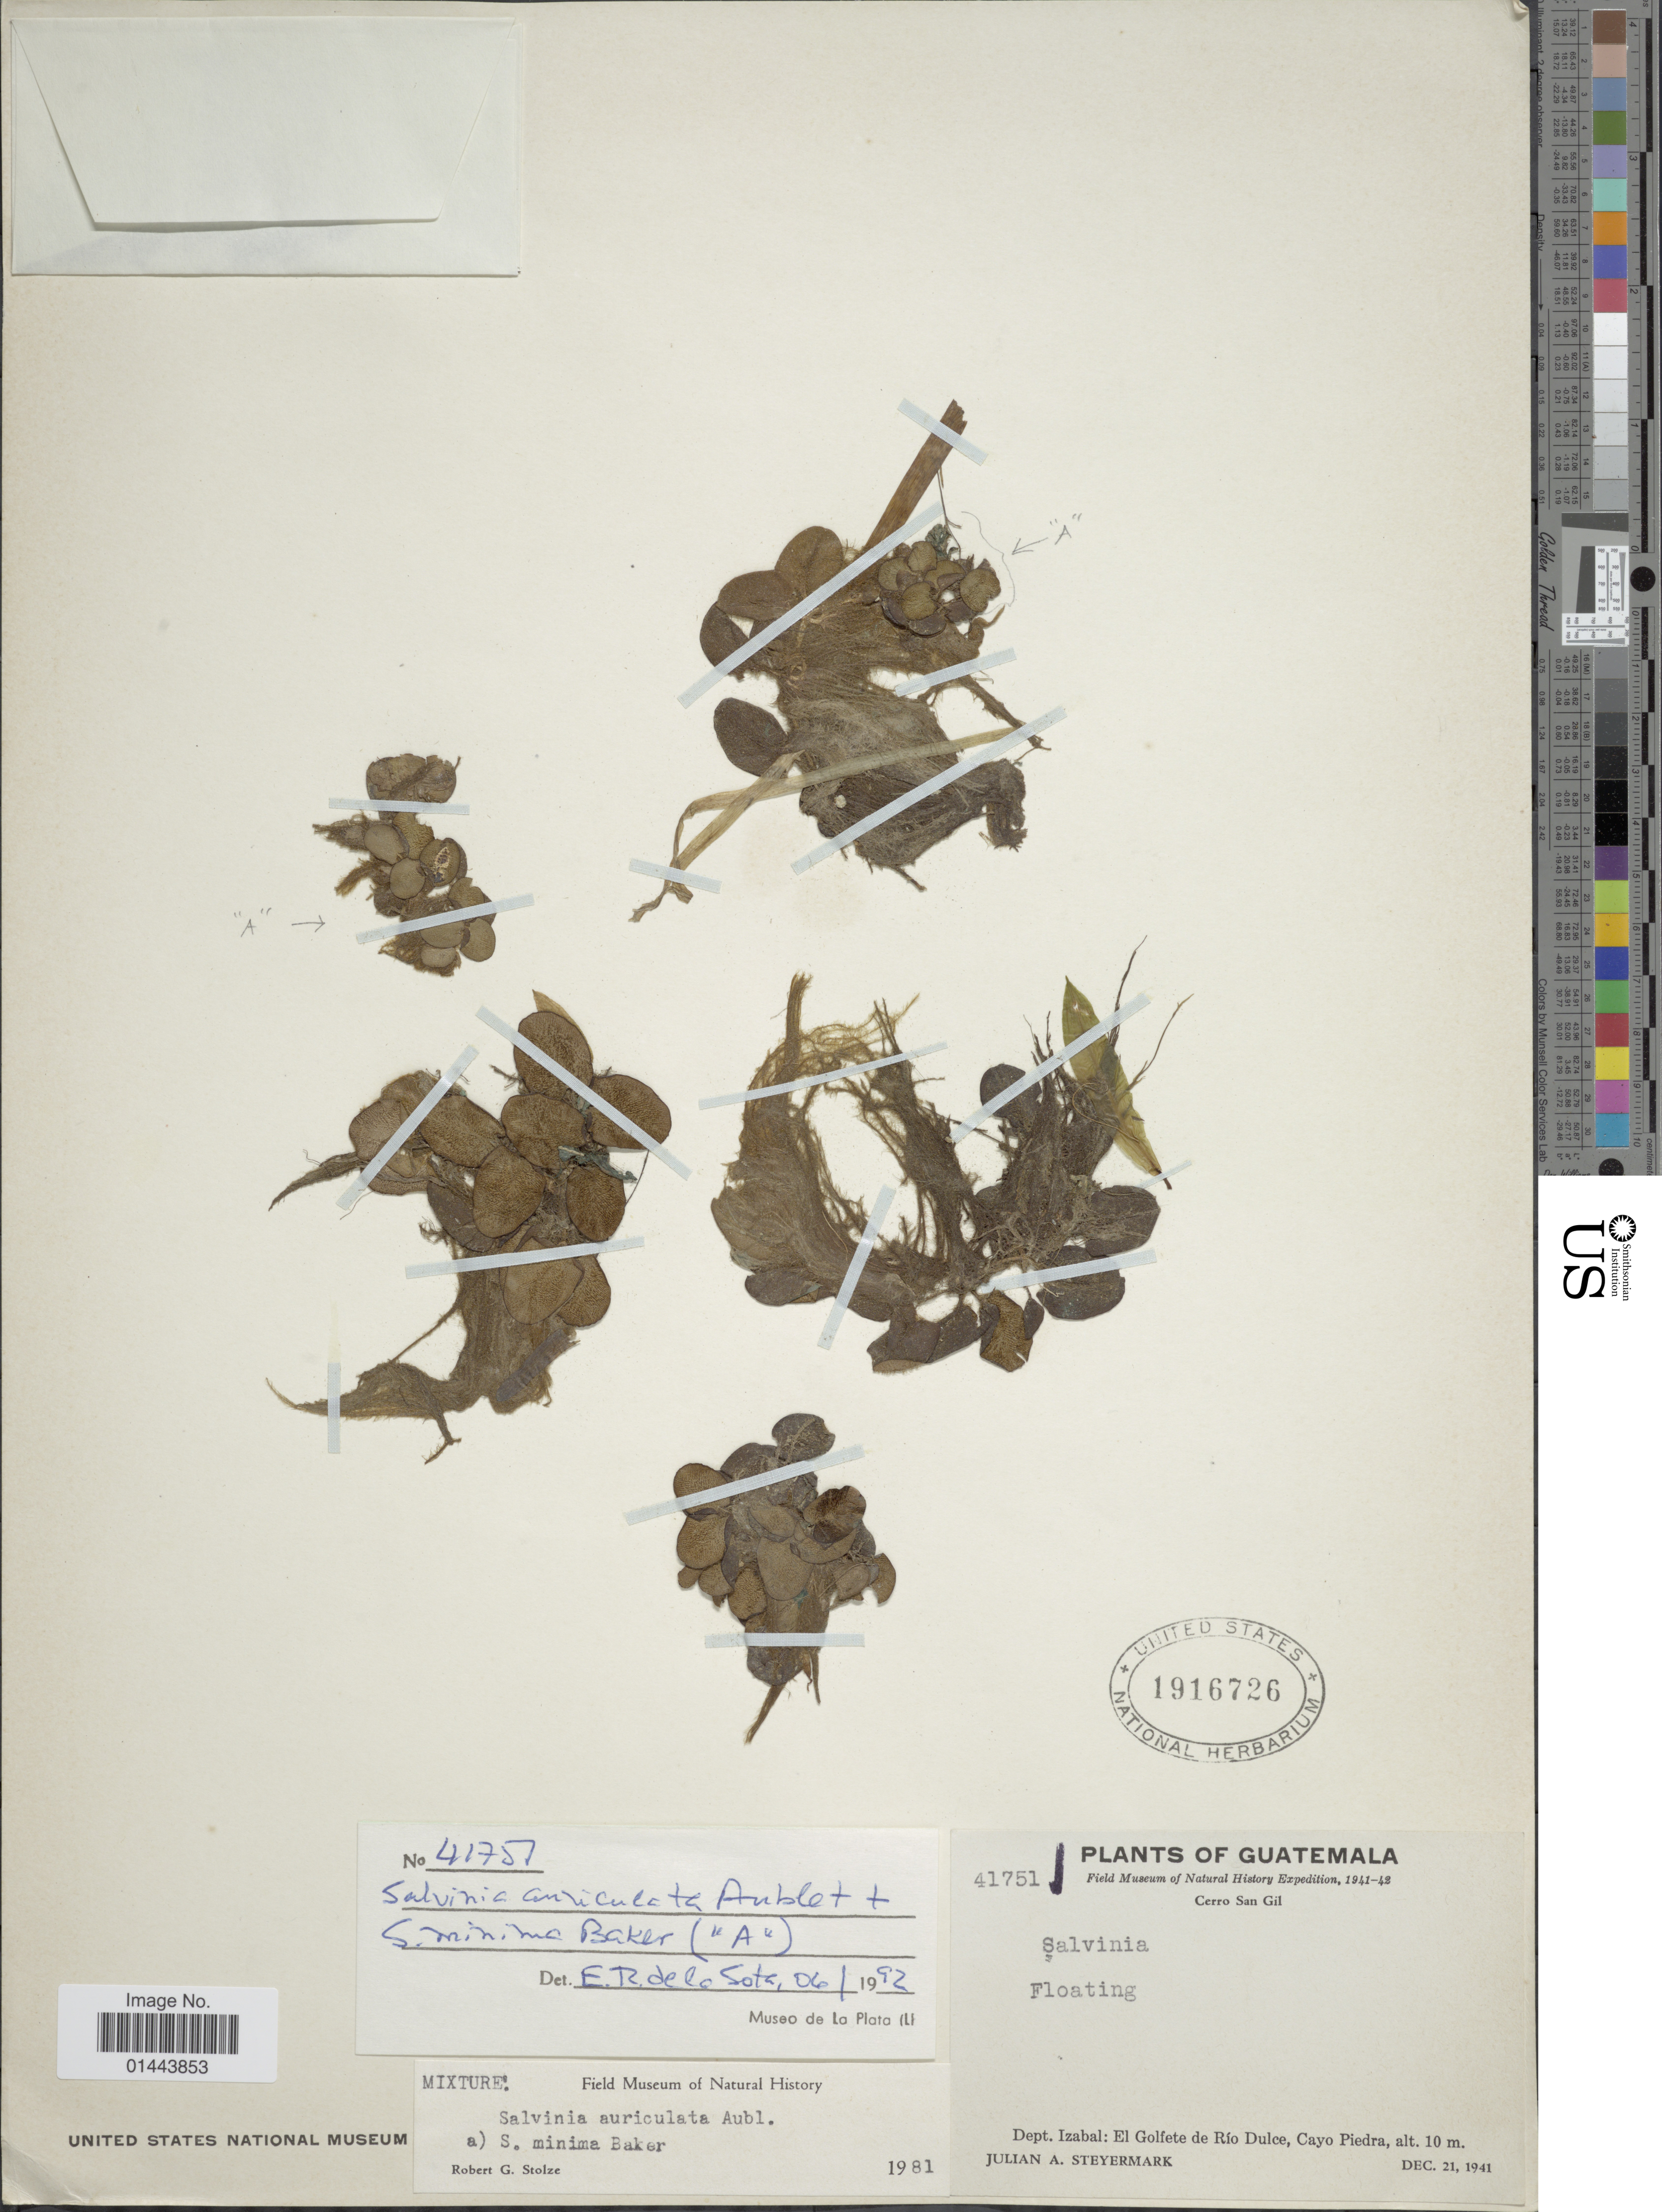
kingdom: Plantae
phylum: Tracheophyta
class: Polypodiopsida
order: Salviniales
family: Salviniaceae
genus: Salvinia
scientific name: Salvinia auriculata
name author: Aubl.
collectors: J. Steyermark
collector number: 41751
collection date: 1941-12-21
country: Guatemala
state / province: Izabal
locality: Cerro San Gil, El Golfete de Río Dulce, Cayo Piedra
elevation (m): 10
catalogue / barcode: US 1916726